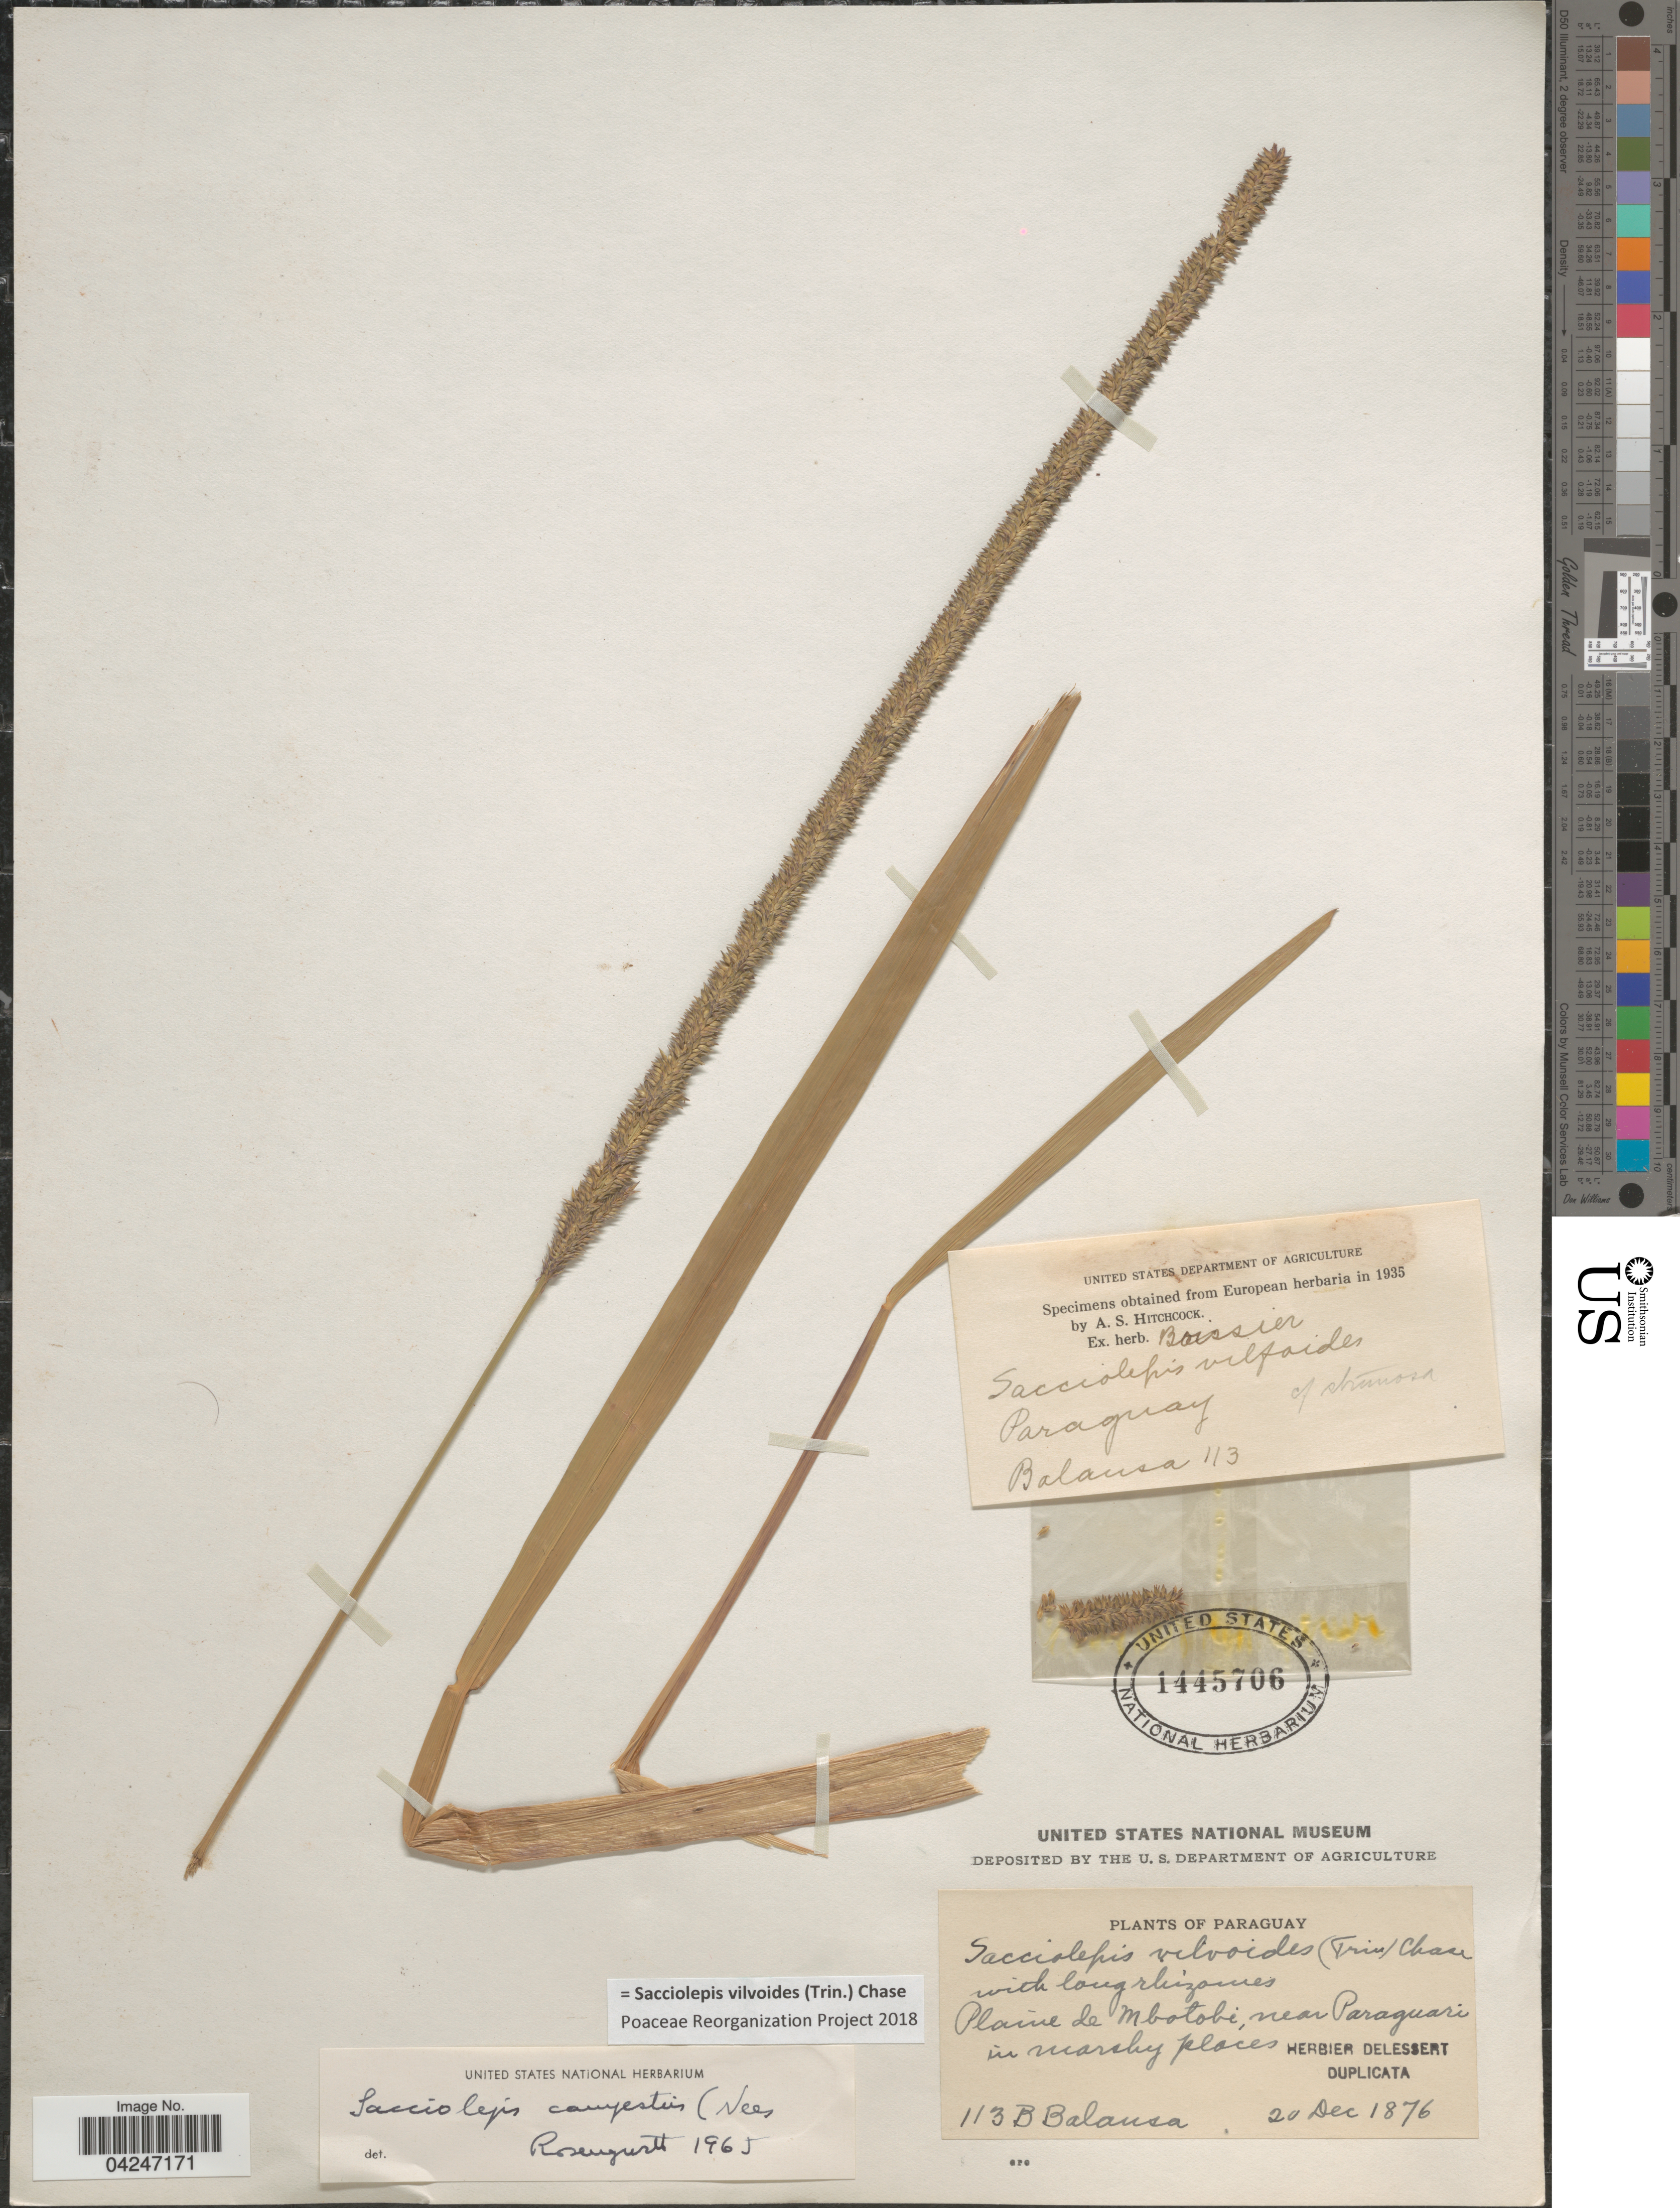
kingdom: Plantae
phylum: Tracheophyta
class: Liliopsida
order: Poales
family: Poaceae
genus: Sacciolepis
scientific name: Sacciolepis vilvoides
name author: (Trin.) Chase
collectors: B. Balansa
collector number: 113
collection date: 1876-12-20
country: Paraguay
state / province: Paraguari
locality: Plaine de Mbotobi, near Paraguari in marshy places.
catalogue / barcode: US 1445706